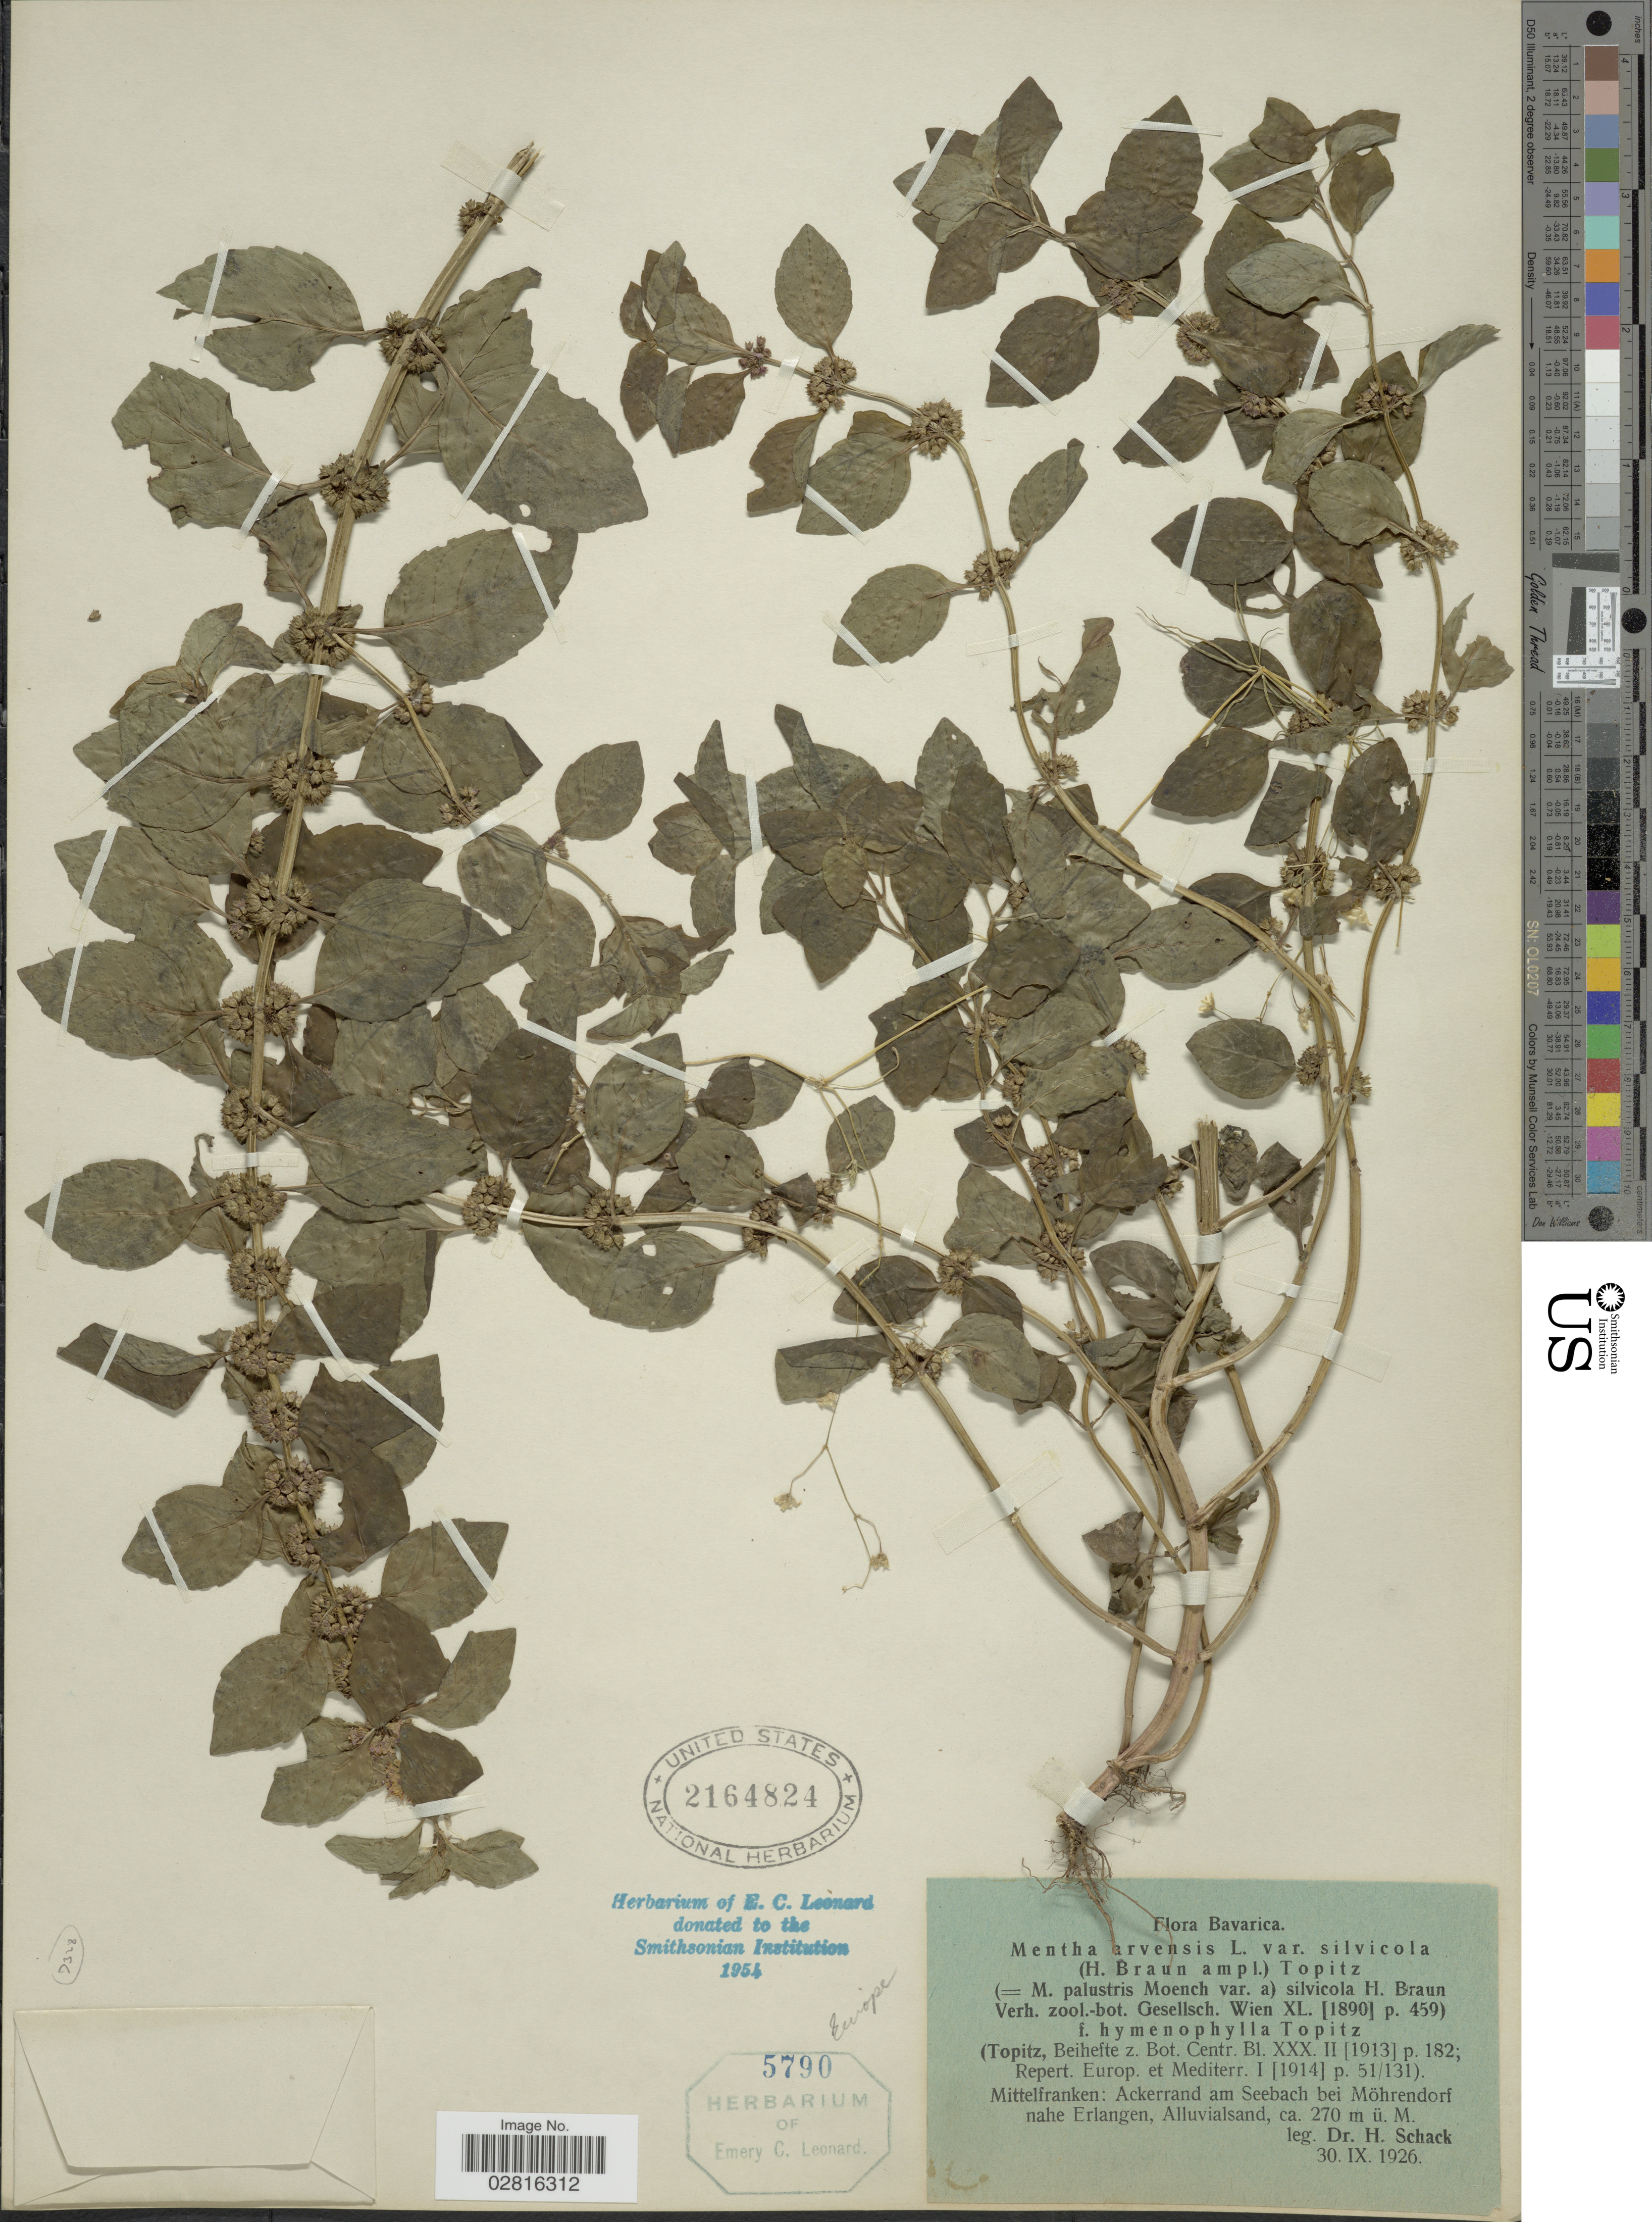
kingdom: Plantae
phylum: Tracheophyta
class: Magnoliopsida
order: Lamiales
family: Lamiaceae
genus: Mentha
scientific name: Mentha arvensis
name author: L.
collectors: H. Schack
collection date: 1926-09-30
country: Germany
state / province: Bayern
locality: Bavarica. Mittelfranken: Ackerrand am Seebach bei Möhrendorf nahe Erlangen, Alluvialsand.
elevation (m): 270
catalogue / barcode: US 2164824